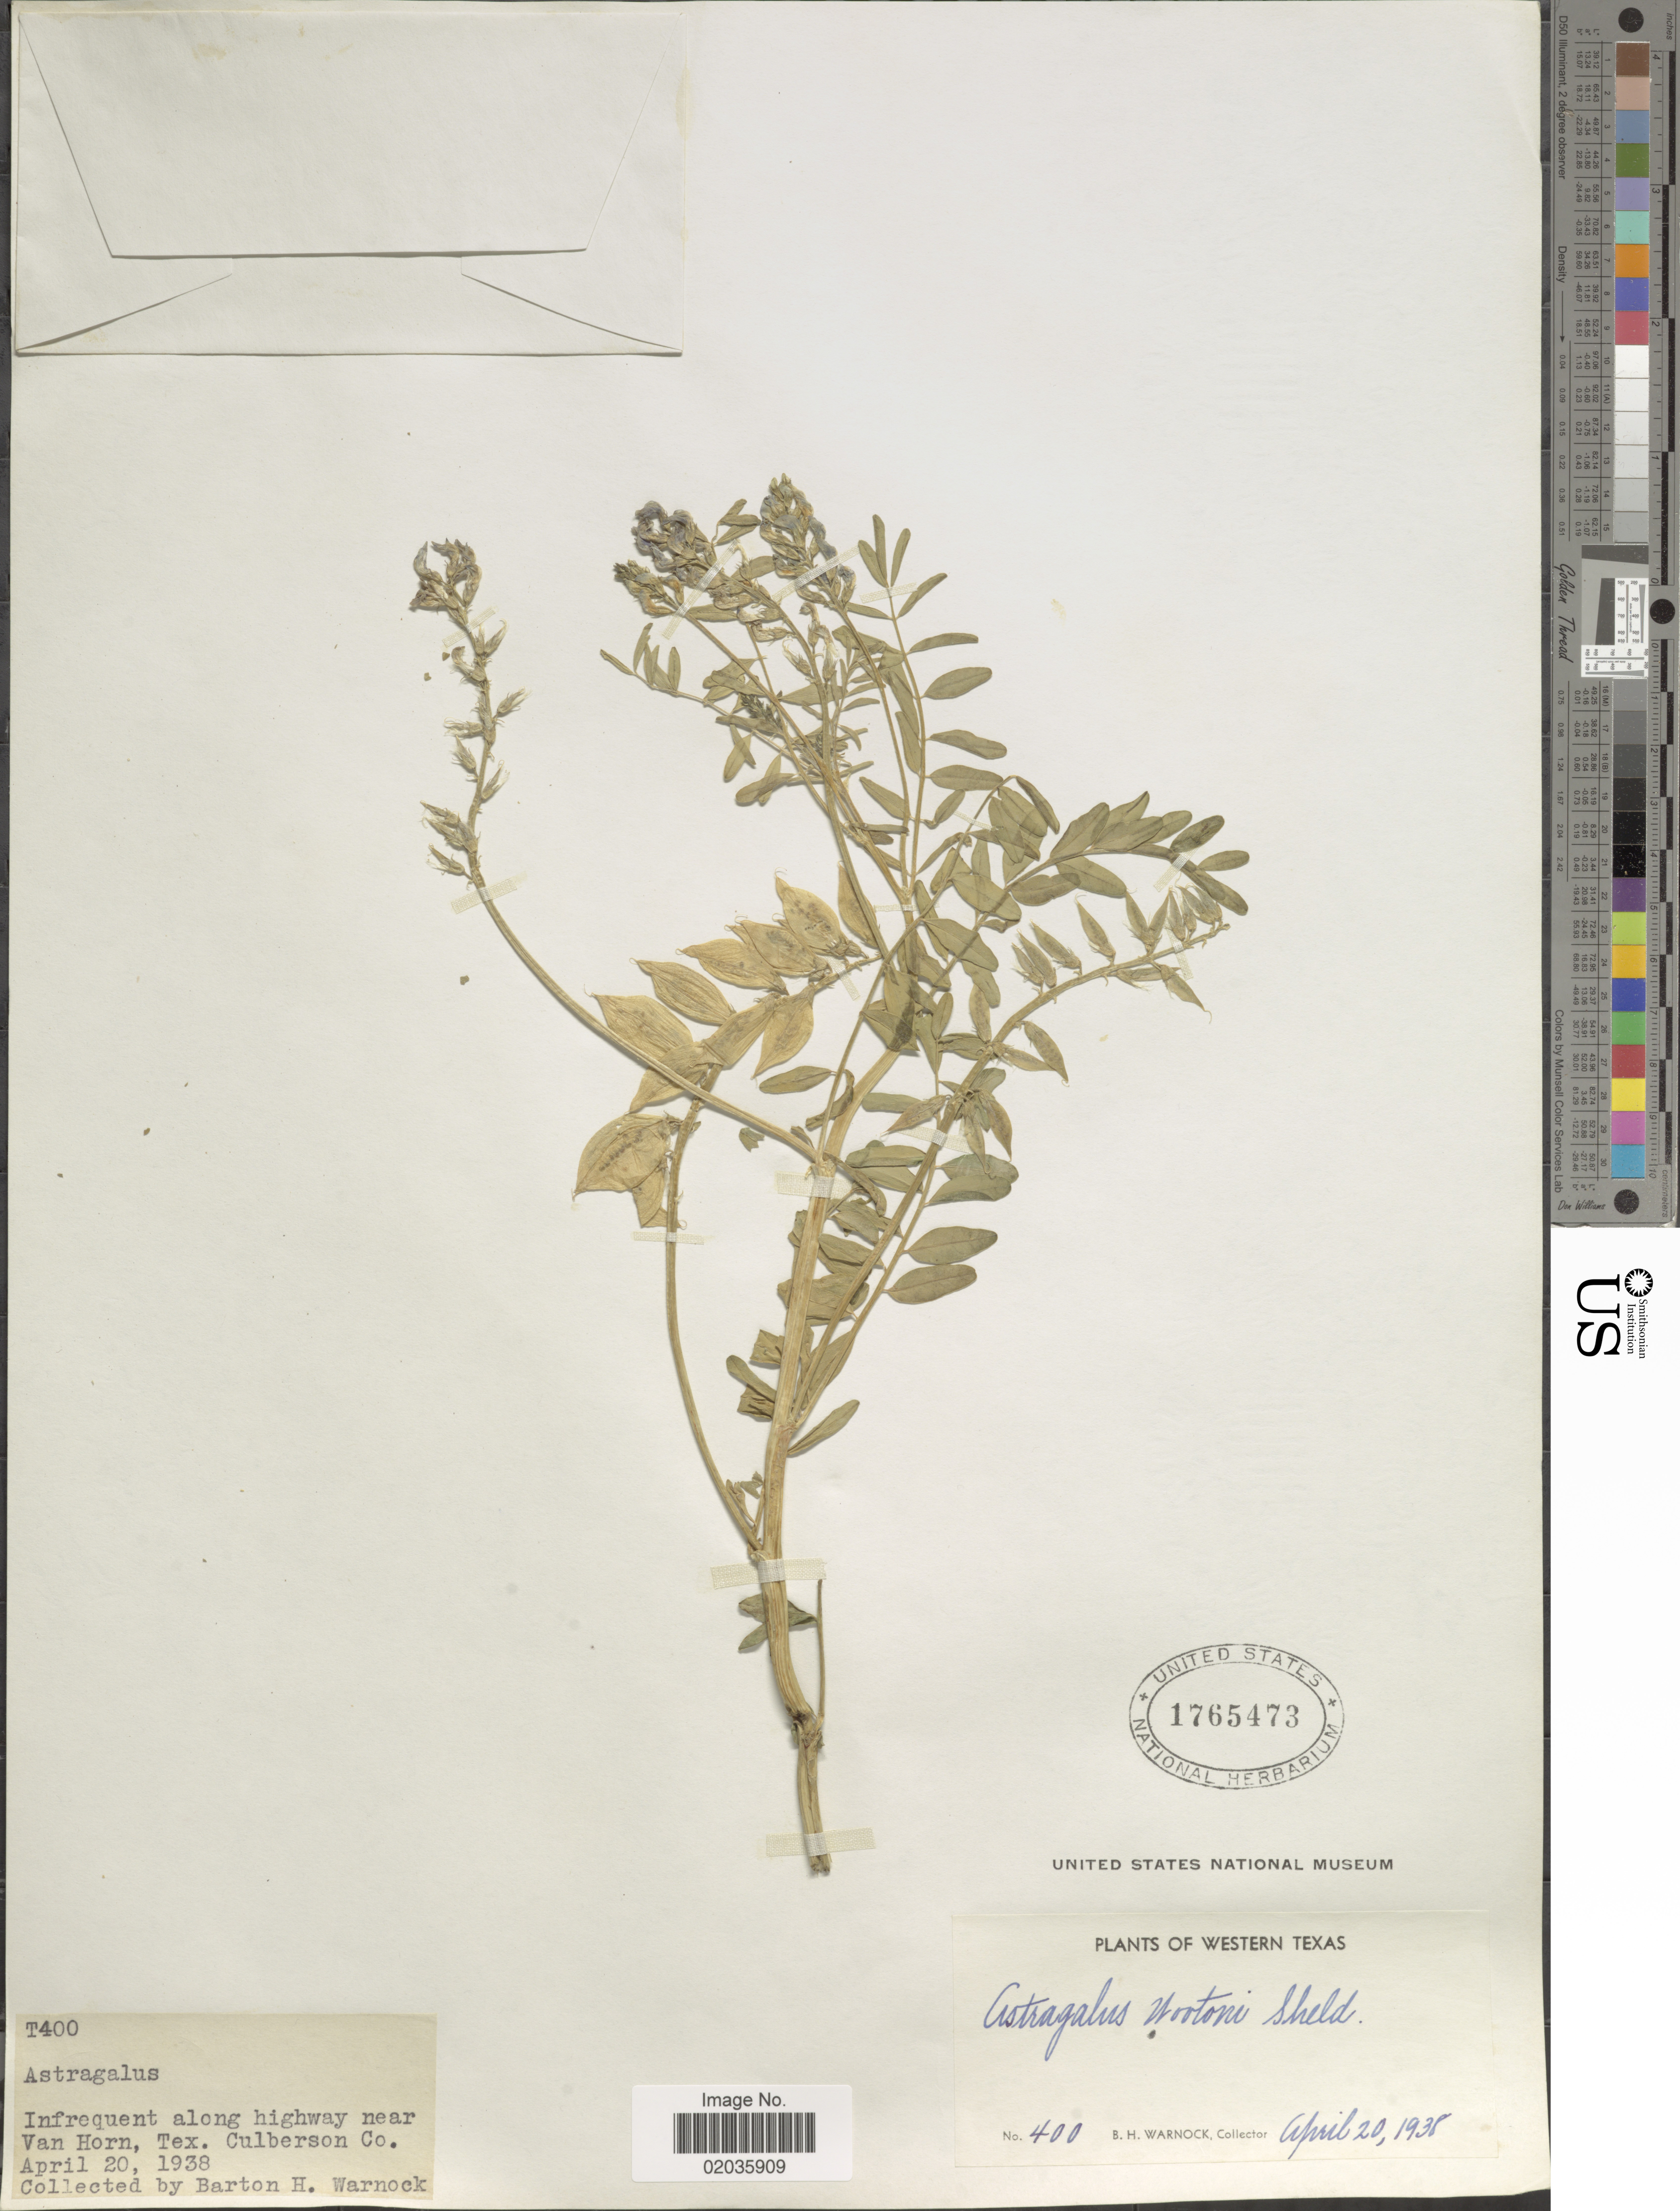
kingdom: Plantae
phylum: Tracheophyta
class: Magnoliopsida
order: Fabales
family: Fabaceae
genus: Astragalus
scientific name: Astragalus wootonii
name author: E. Sheld.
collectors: B. H. Warnock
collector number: T400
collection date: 1938-04-20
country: United States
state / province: Texas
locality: Western Texas. Van Horn, Tex. Culberson Co.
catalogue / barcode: US 1765473